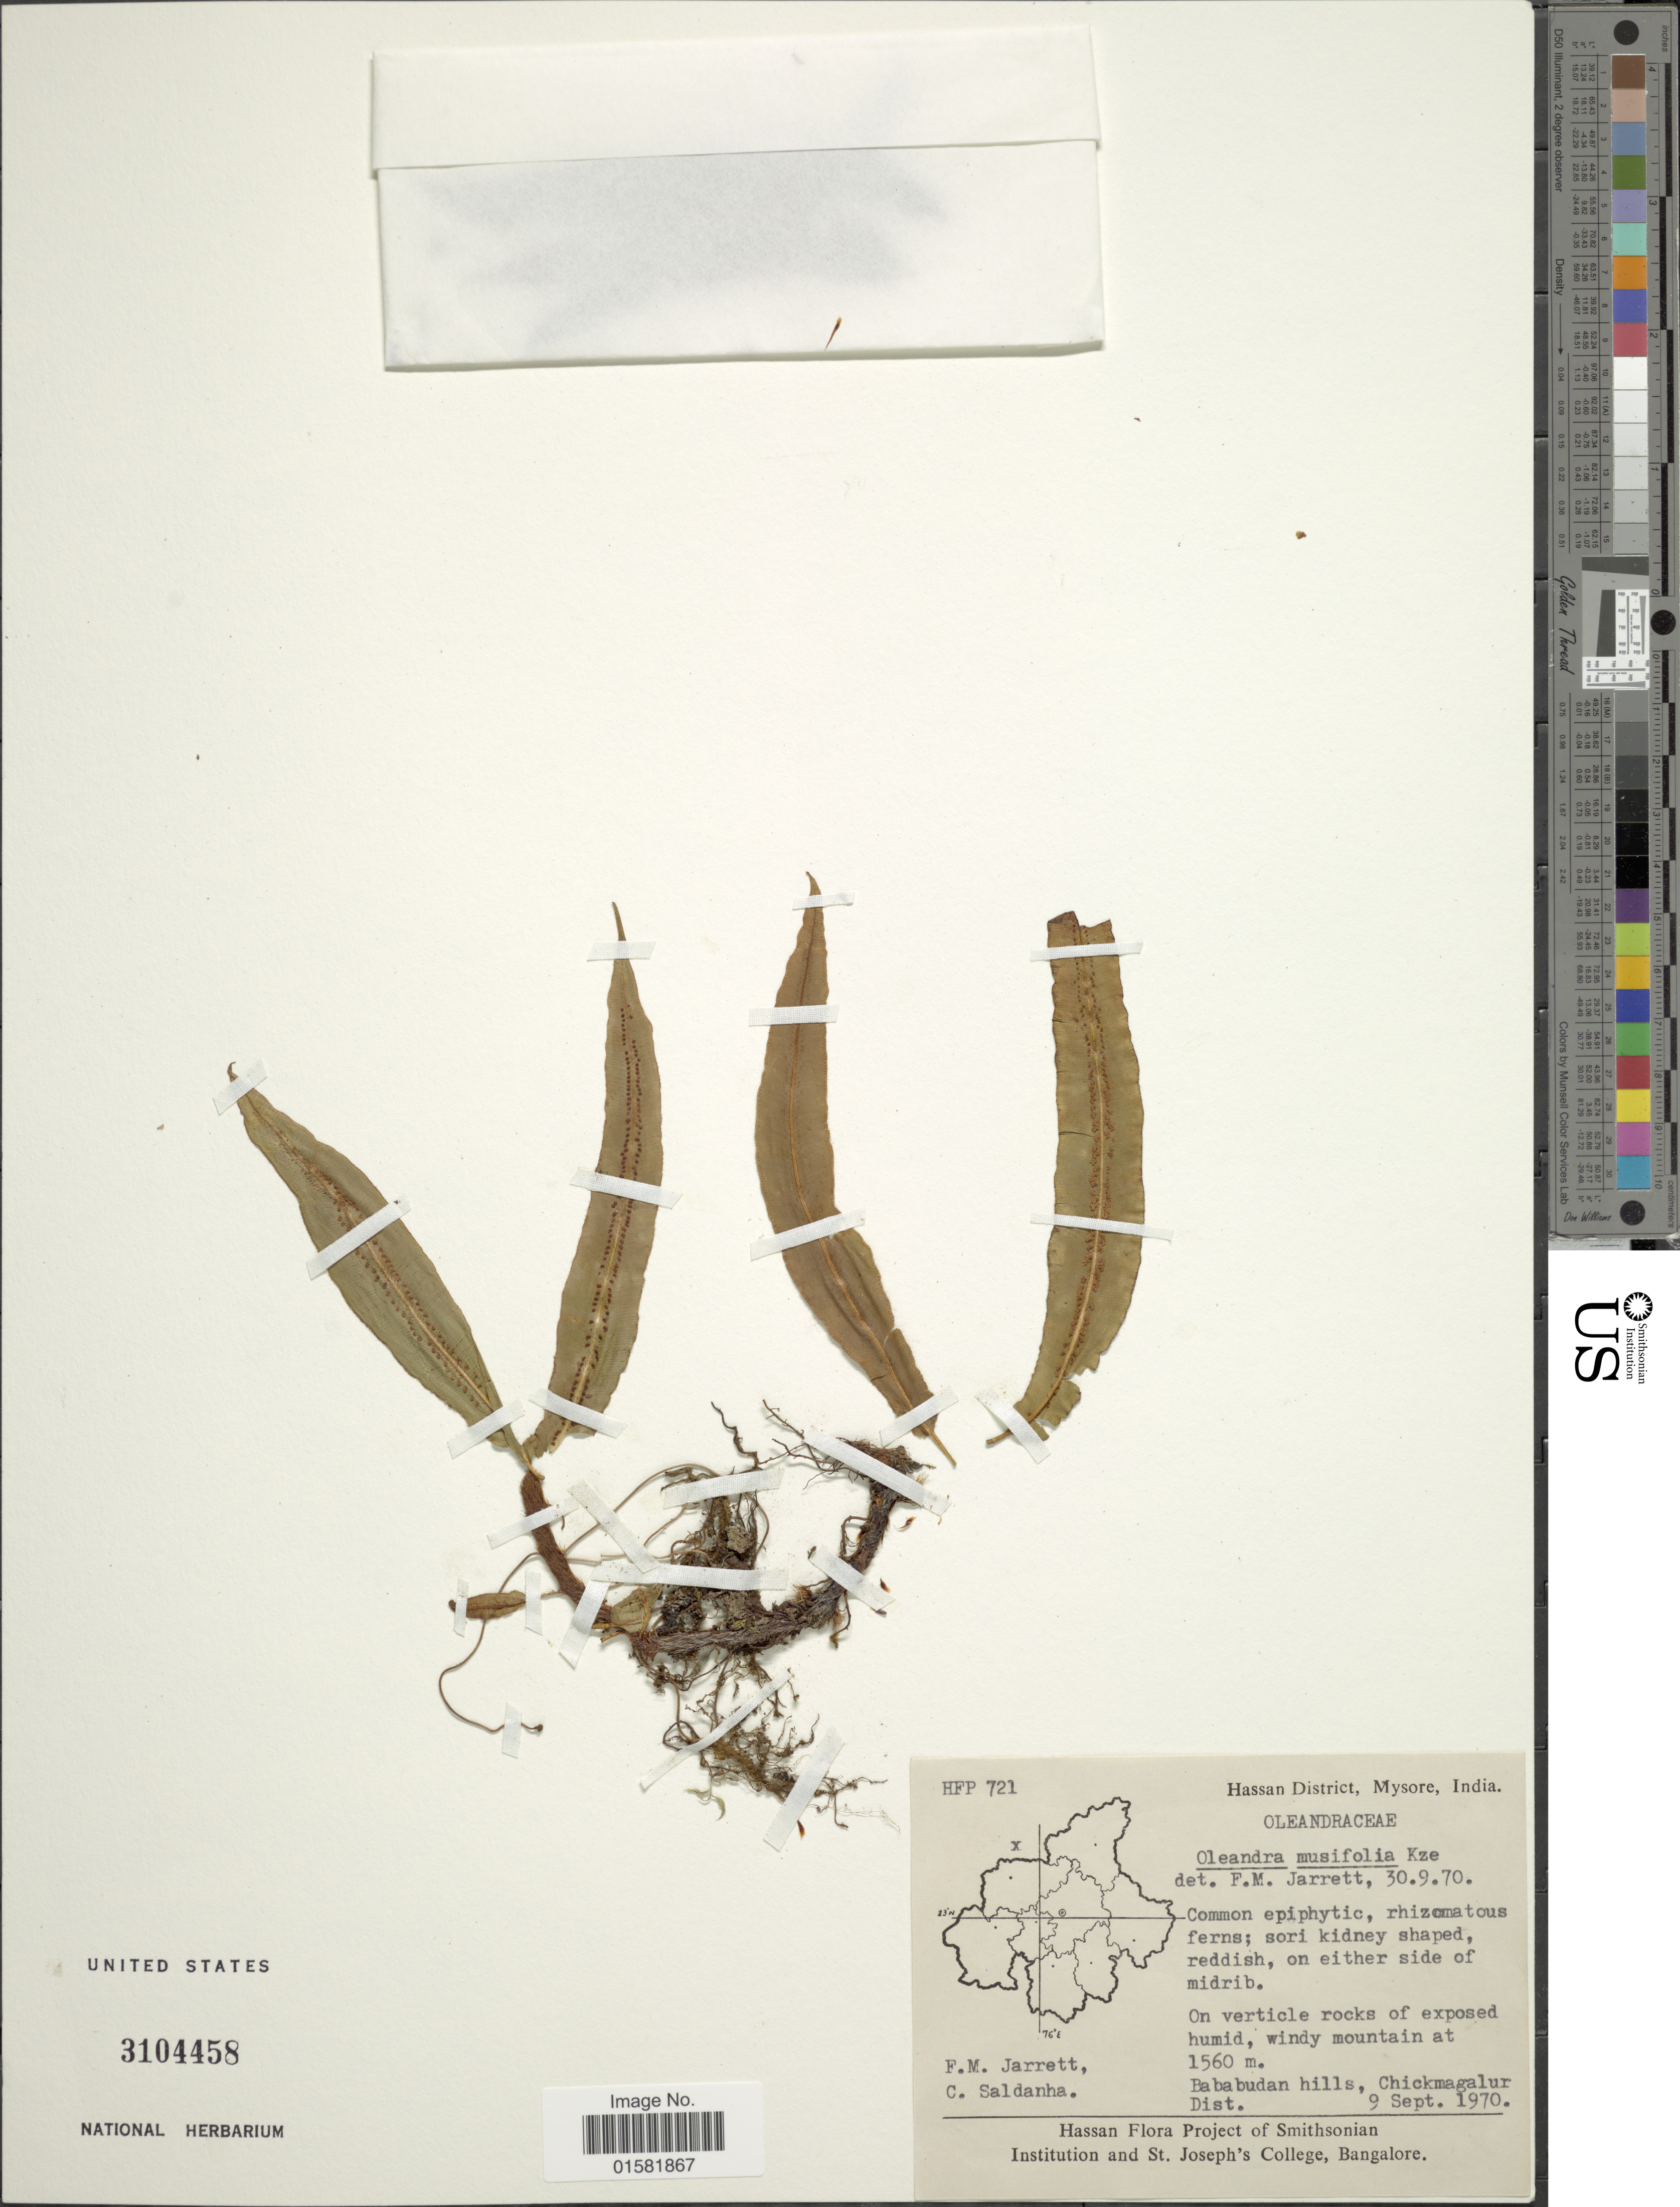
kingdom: Plantae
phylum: Tracheophyta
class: Polypodiopsida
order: Polypodiales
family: Oleandraceae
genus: Oleandra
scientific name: Oleandra musifolia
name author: (Bedd.) C. Presl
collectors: F. M. Jarrett & C. Saldanha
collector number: HFP 721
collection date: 1970-09-09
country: India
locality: Hassan District, Mysore, India, Bababudan hills, Chickmagalur, Dist.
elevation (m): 1560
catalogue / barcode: US 3104458